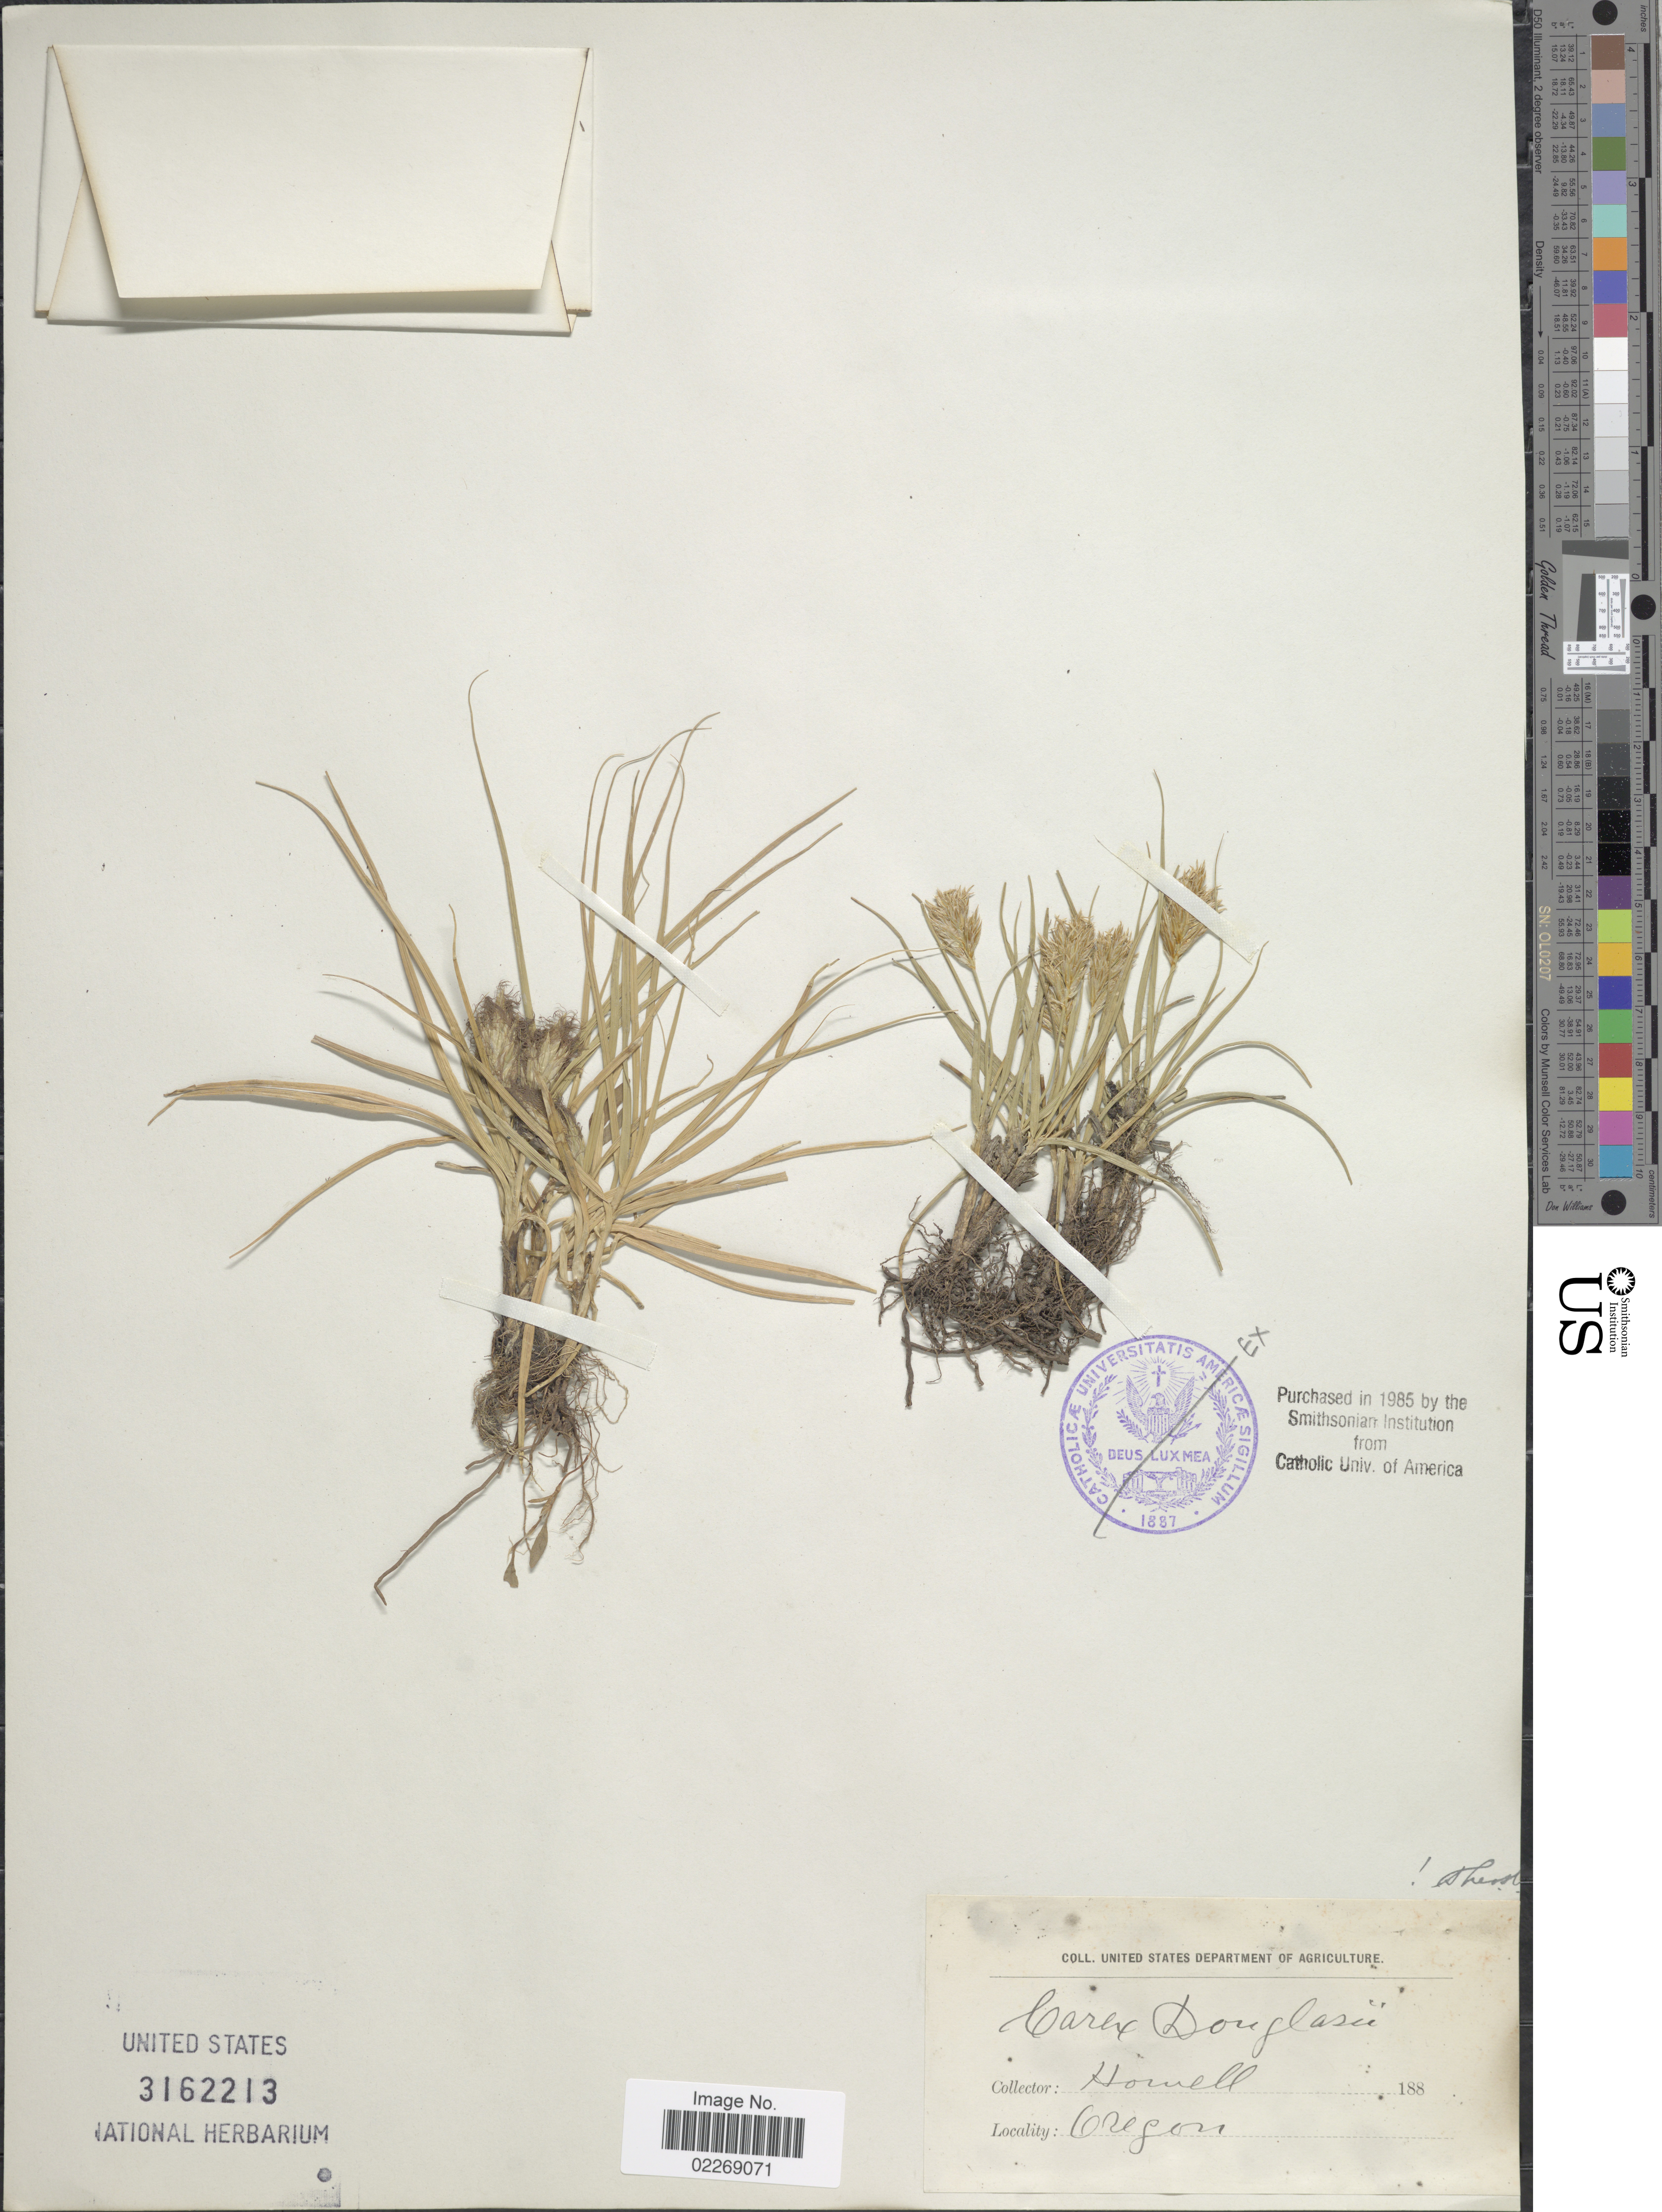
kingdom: Plantae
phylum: Tracheophyta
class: Liliopsida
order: Poales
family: Cyperaceae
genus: Carex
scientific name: Carex douglasii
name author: Boott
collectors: -. Howell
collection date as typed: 188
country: United States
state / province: Oregon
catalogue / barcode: US 3162213